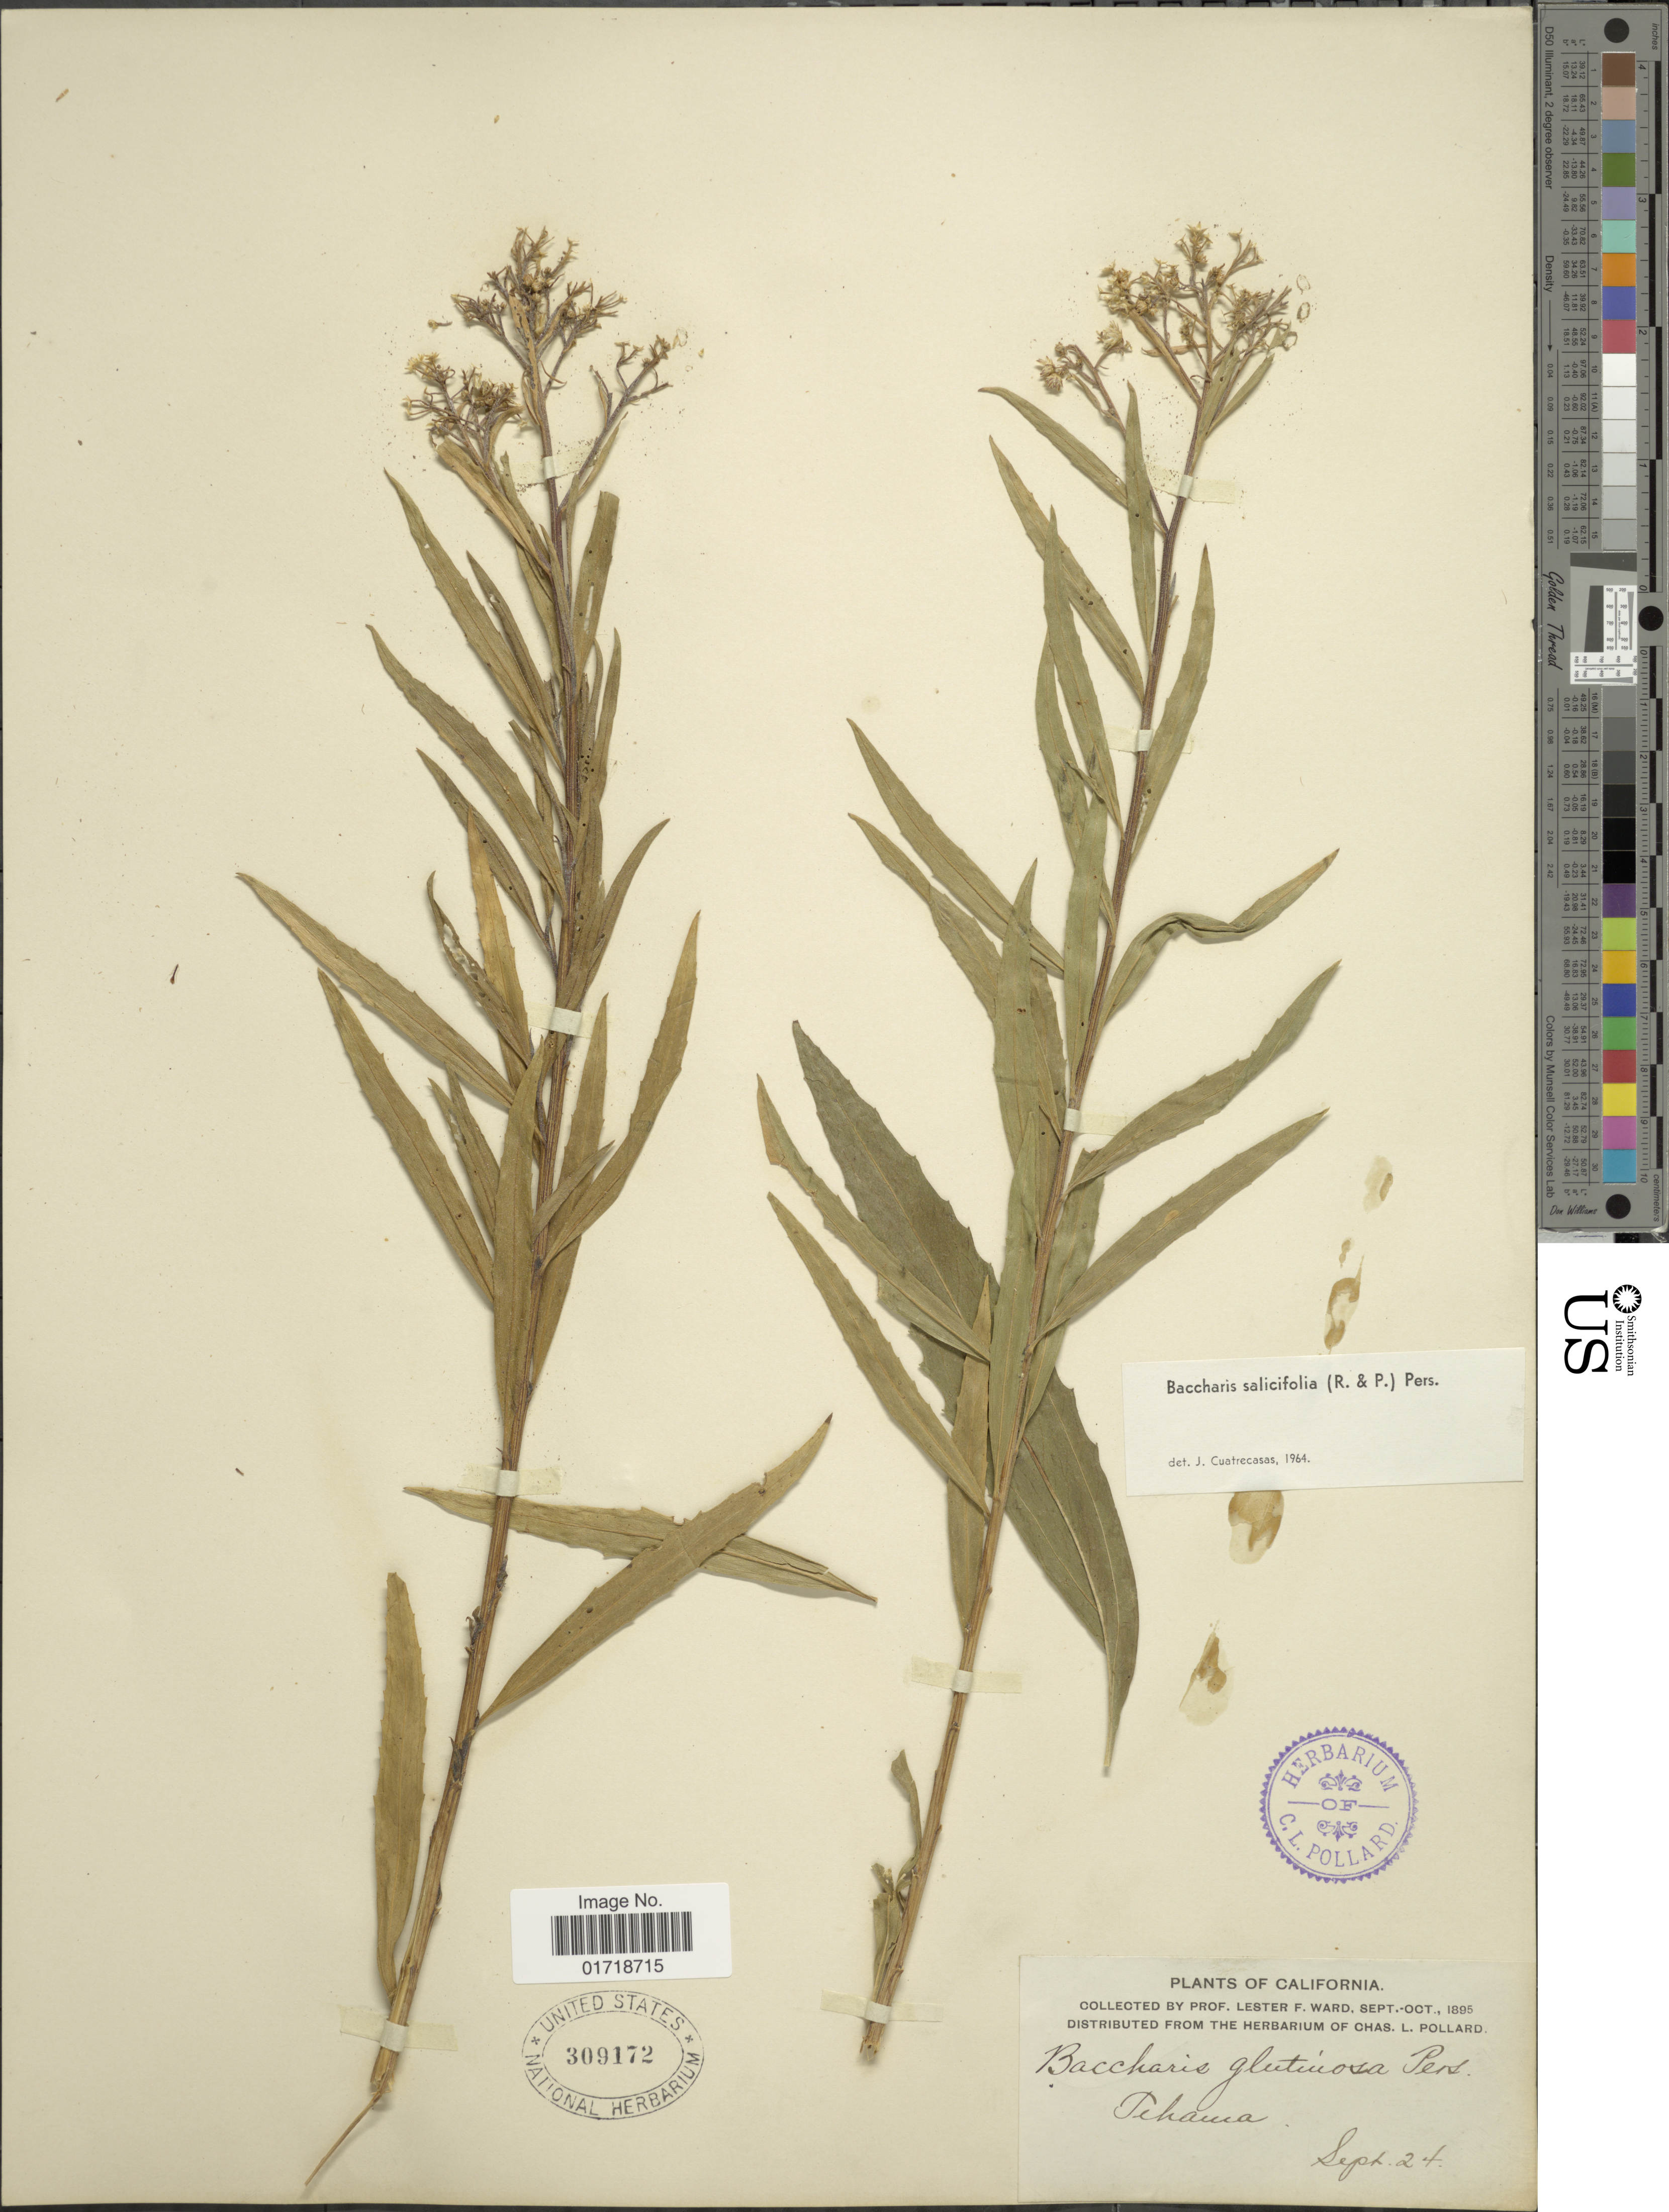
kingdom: Plantae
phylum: Tracheophyta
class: Magnoliopsida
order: Asterales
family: Asteraceae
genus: Baccharis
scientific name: Baccharis glutinosa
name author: Pers.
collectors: L. F. Ward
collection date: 1895-09-24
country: United States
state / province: California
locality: Tehama.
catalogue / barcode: US 309172